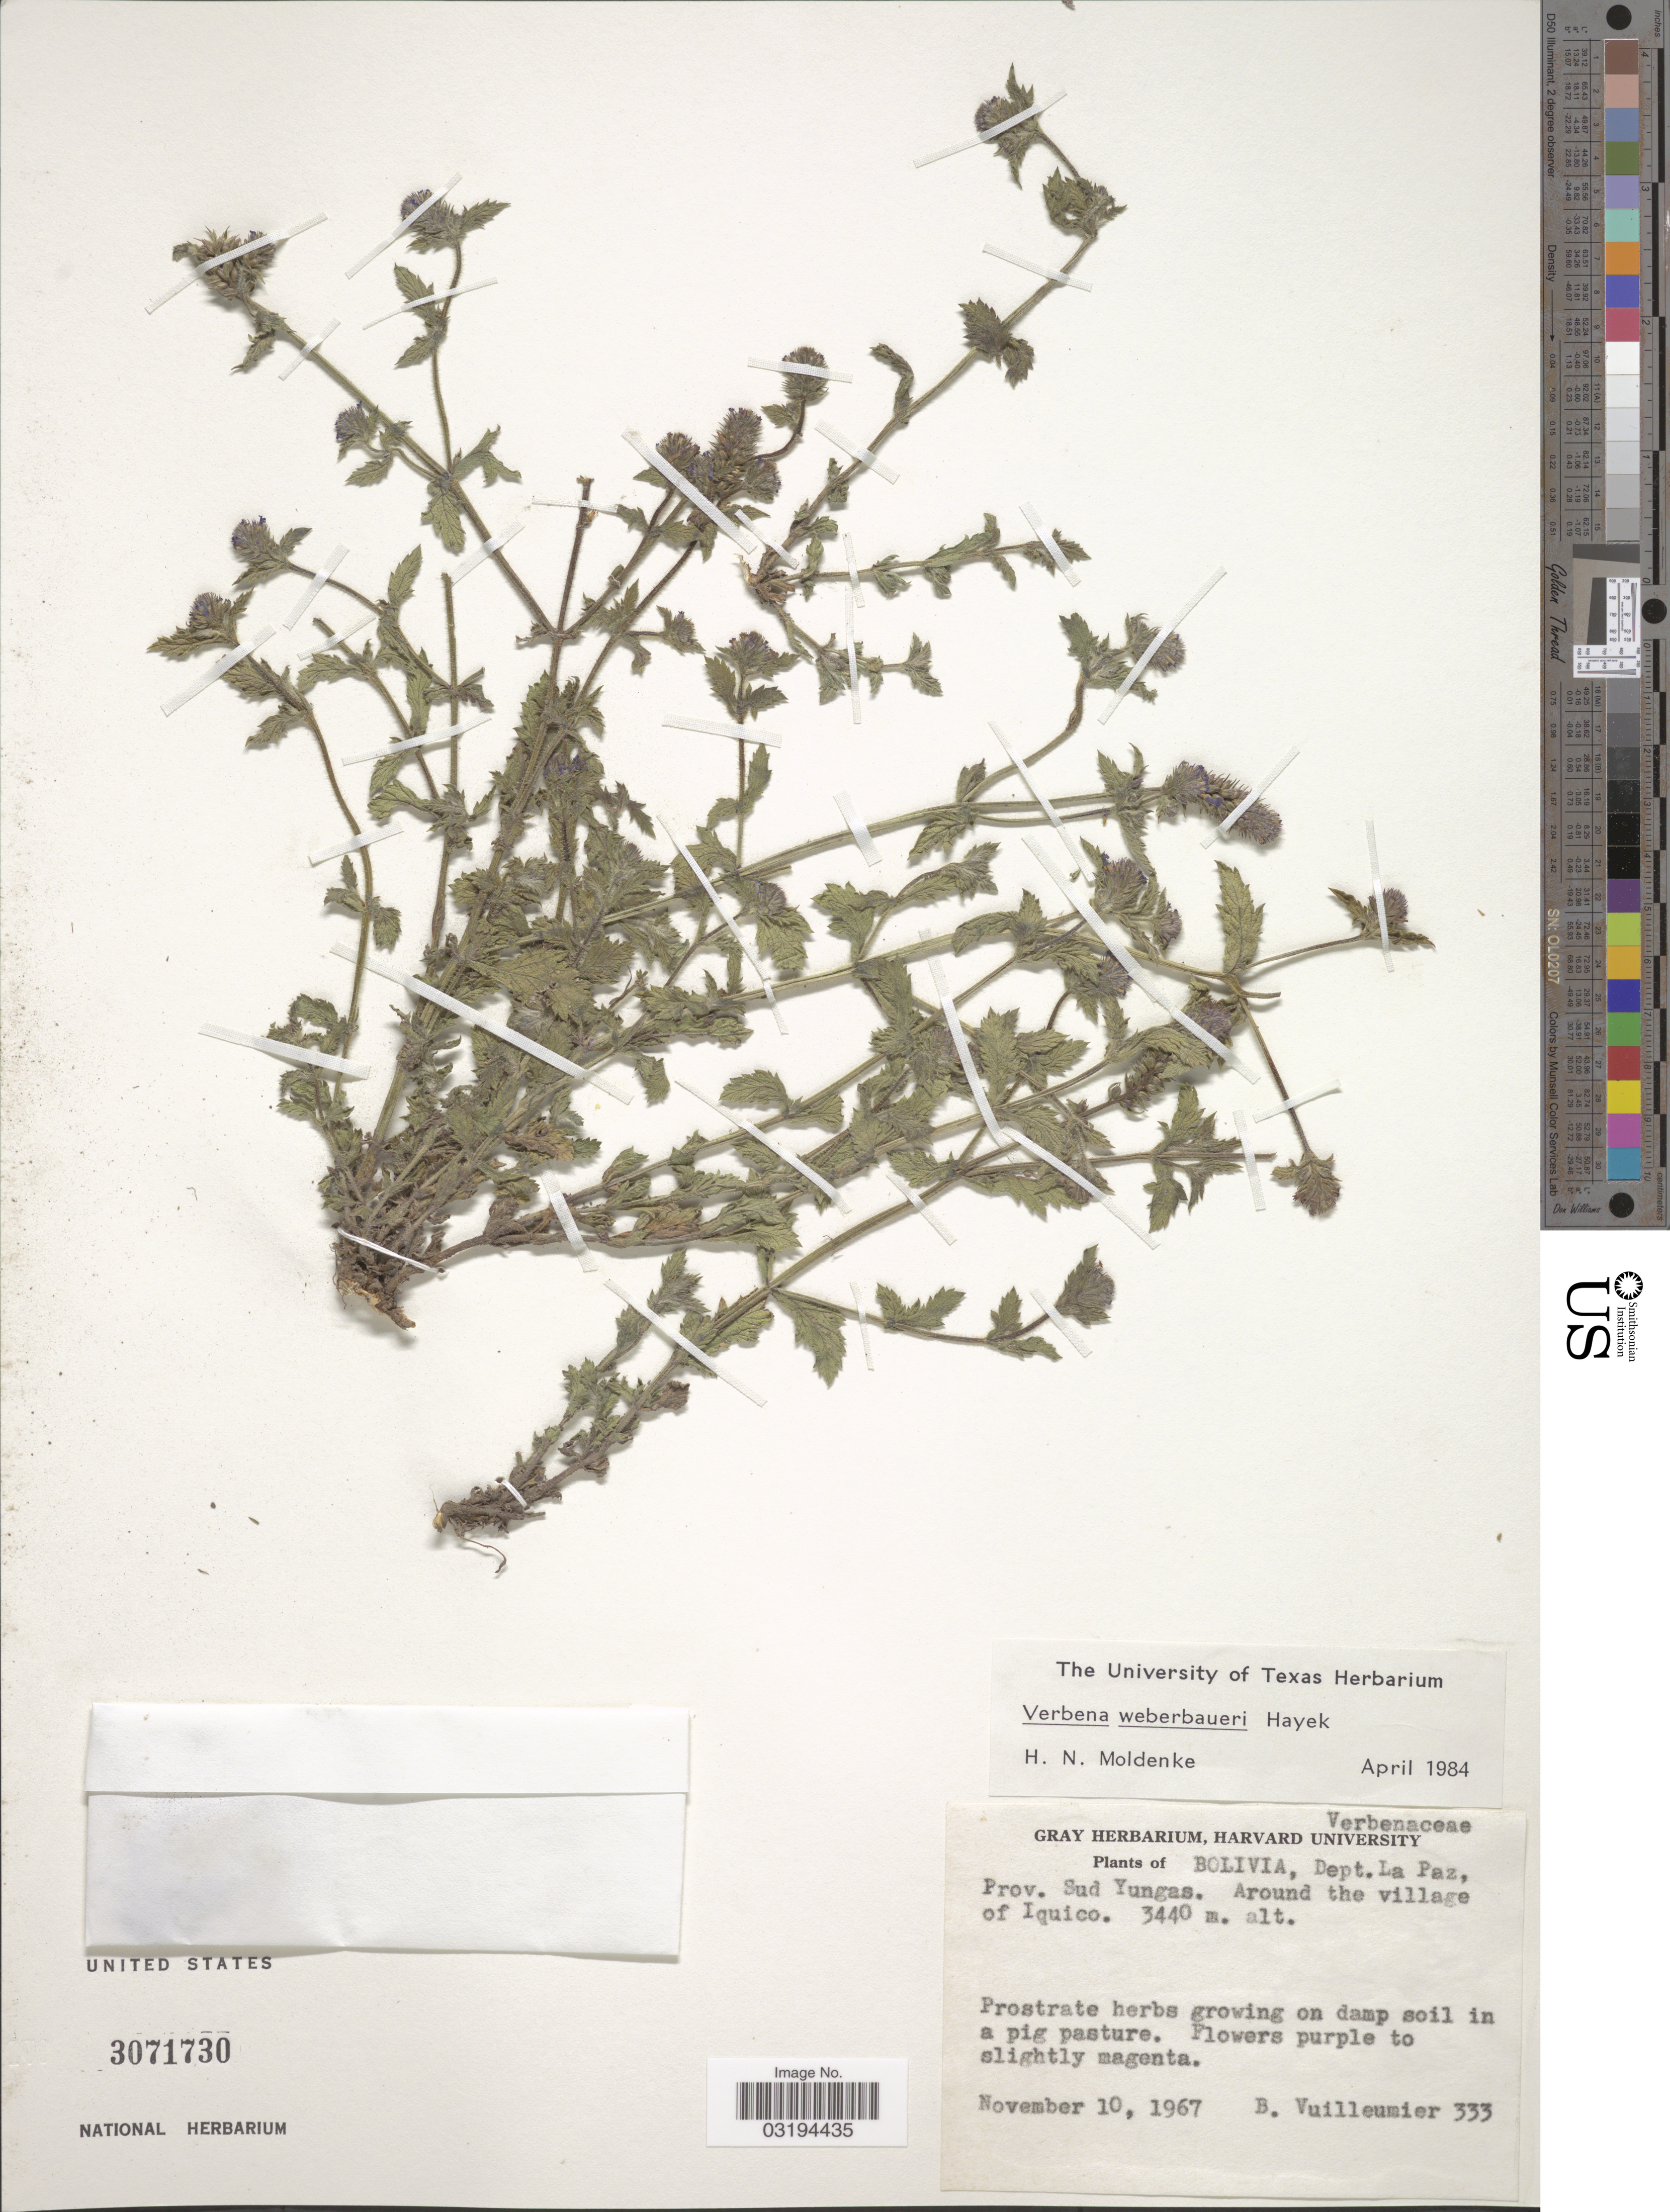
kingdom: Plantae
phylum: Tracheophyta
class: Magnoliopsida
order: Lamiales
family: Verbenaceae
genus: Verbena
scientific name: Verbena weberbaueri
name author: Hayek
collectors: B. Vuilleumier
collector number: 333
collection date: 1967-11-10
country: Bolivia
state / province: La Paz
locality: Dept. La Paz, Prov. Sud Yungas. Around the village of Iquico.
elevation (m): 3440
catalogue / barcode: US 3071730